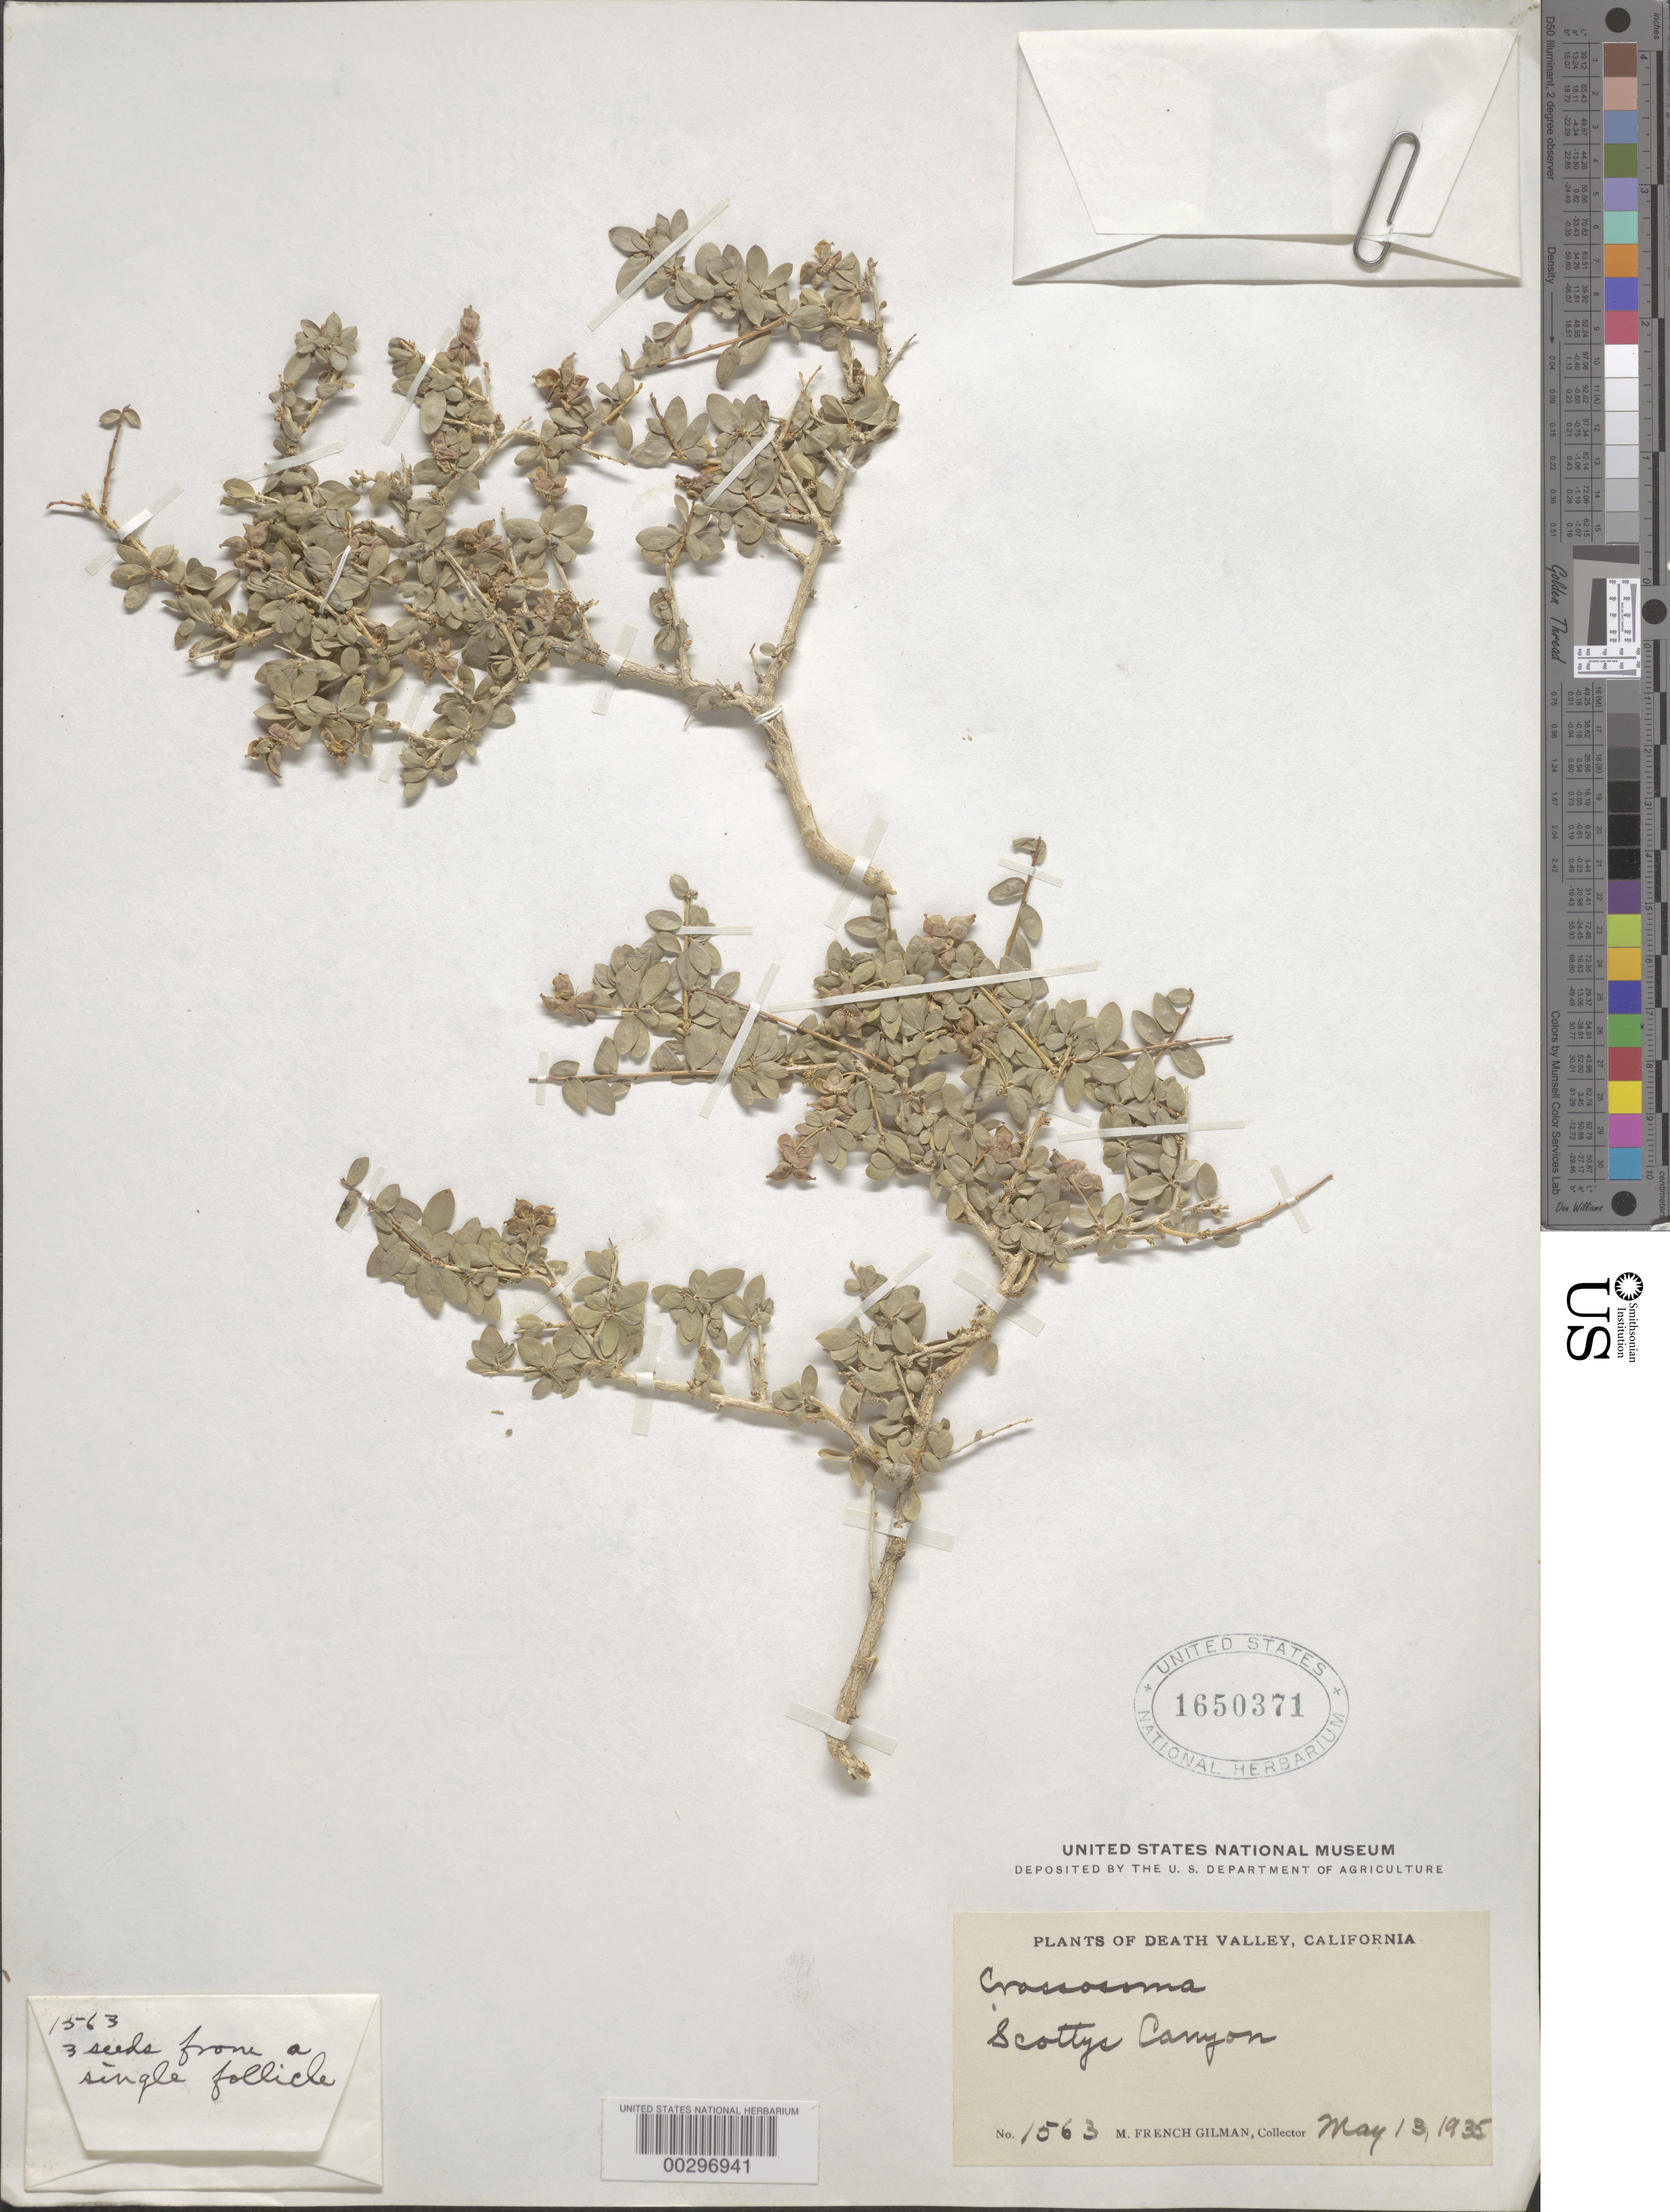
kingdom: Plantae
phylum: Tracheophyta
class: Magnoliopsida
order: Crossosomatales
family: Crossosomataceae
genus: Crossosoma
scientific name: Crossosoma bigelovii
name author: S. Watson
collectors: M. F. Gilman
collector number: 1563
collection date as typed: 13 May 1935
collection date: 1935-05-13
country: United States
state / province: California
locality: Death Valley, Scottys Canyon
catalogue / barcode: US 1650371